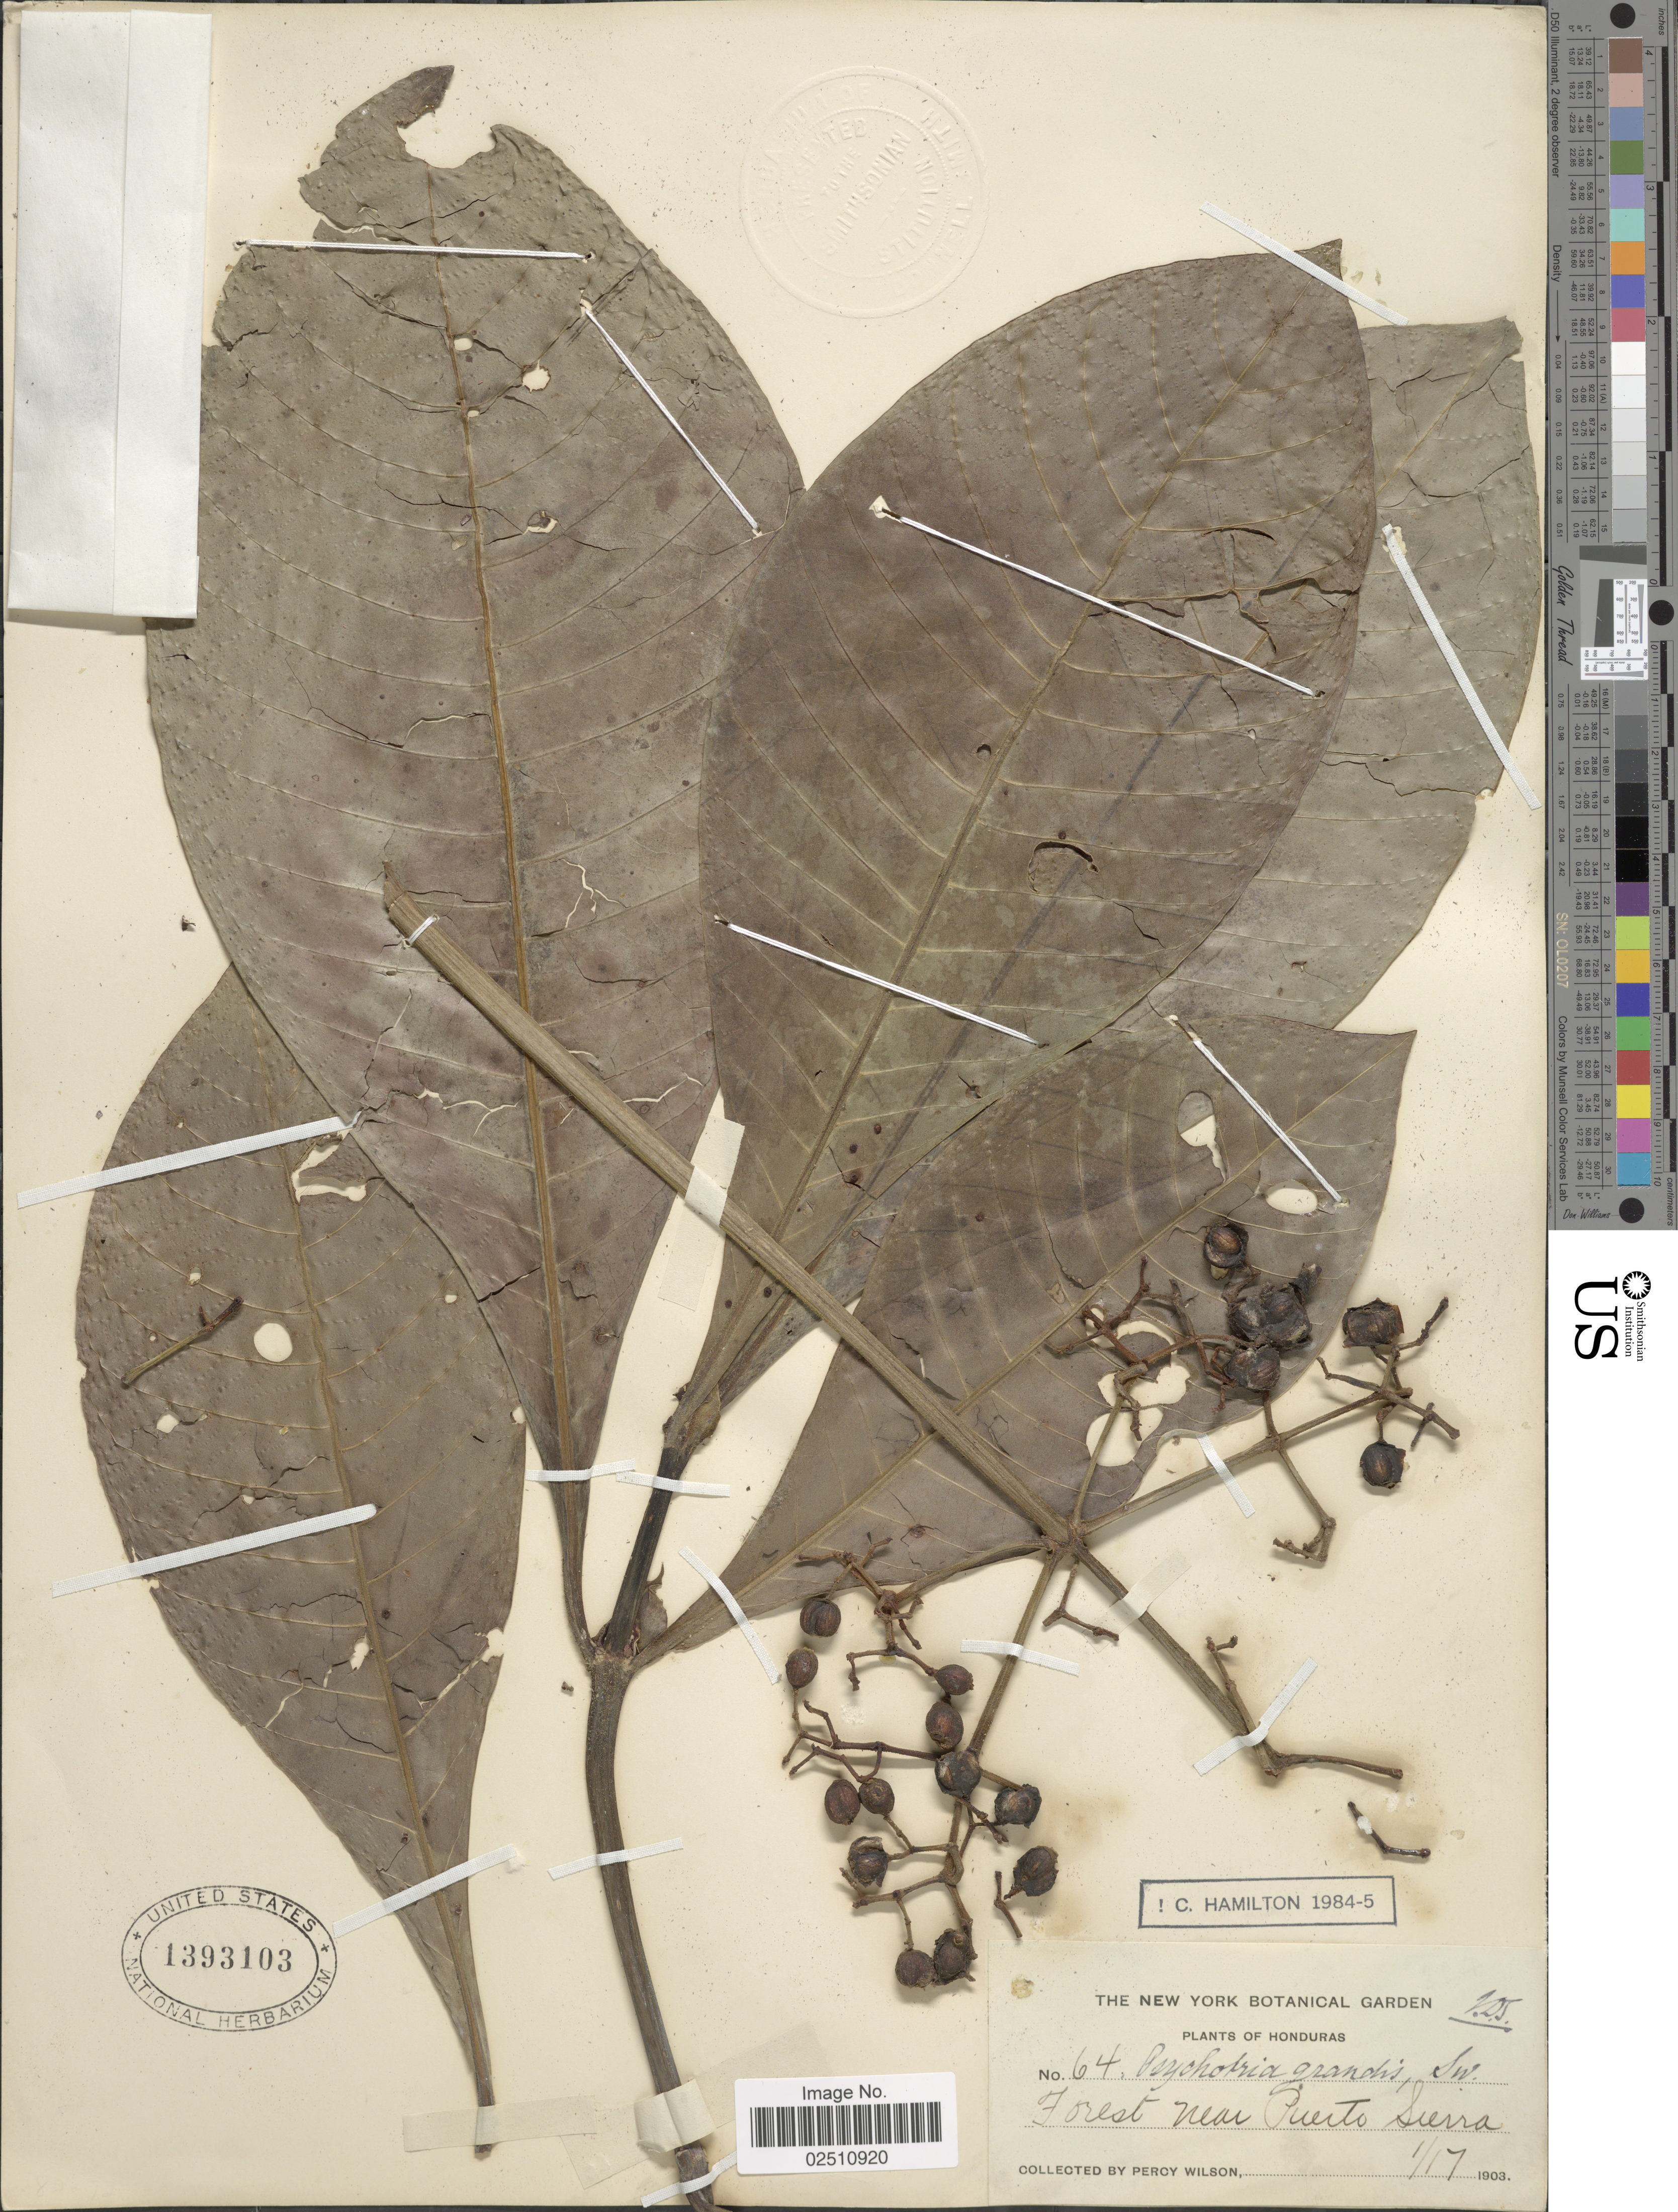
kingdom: Plantae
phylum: Tracheophyta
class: Magnoliopsida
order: Gentianales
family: Rubiaceae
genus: Psychotria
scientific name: Psychotria grandis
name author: Sw.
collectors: P. Wilson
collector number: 64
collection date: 1903-01-17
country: Honduras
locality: Forest near Puerto Sierra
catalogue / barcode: US 1393103